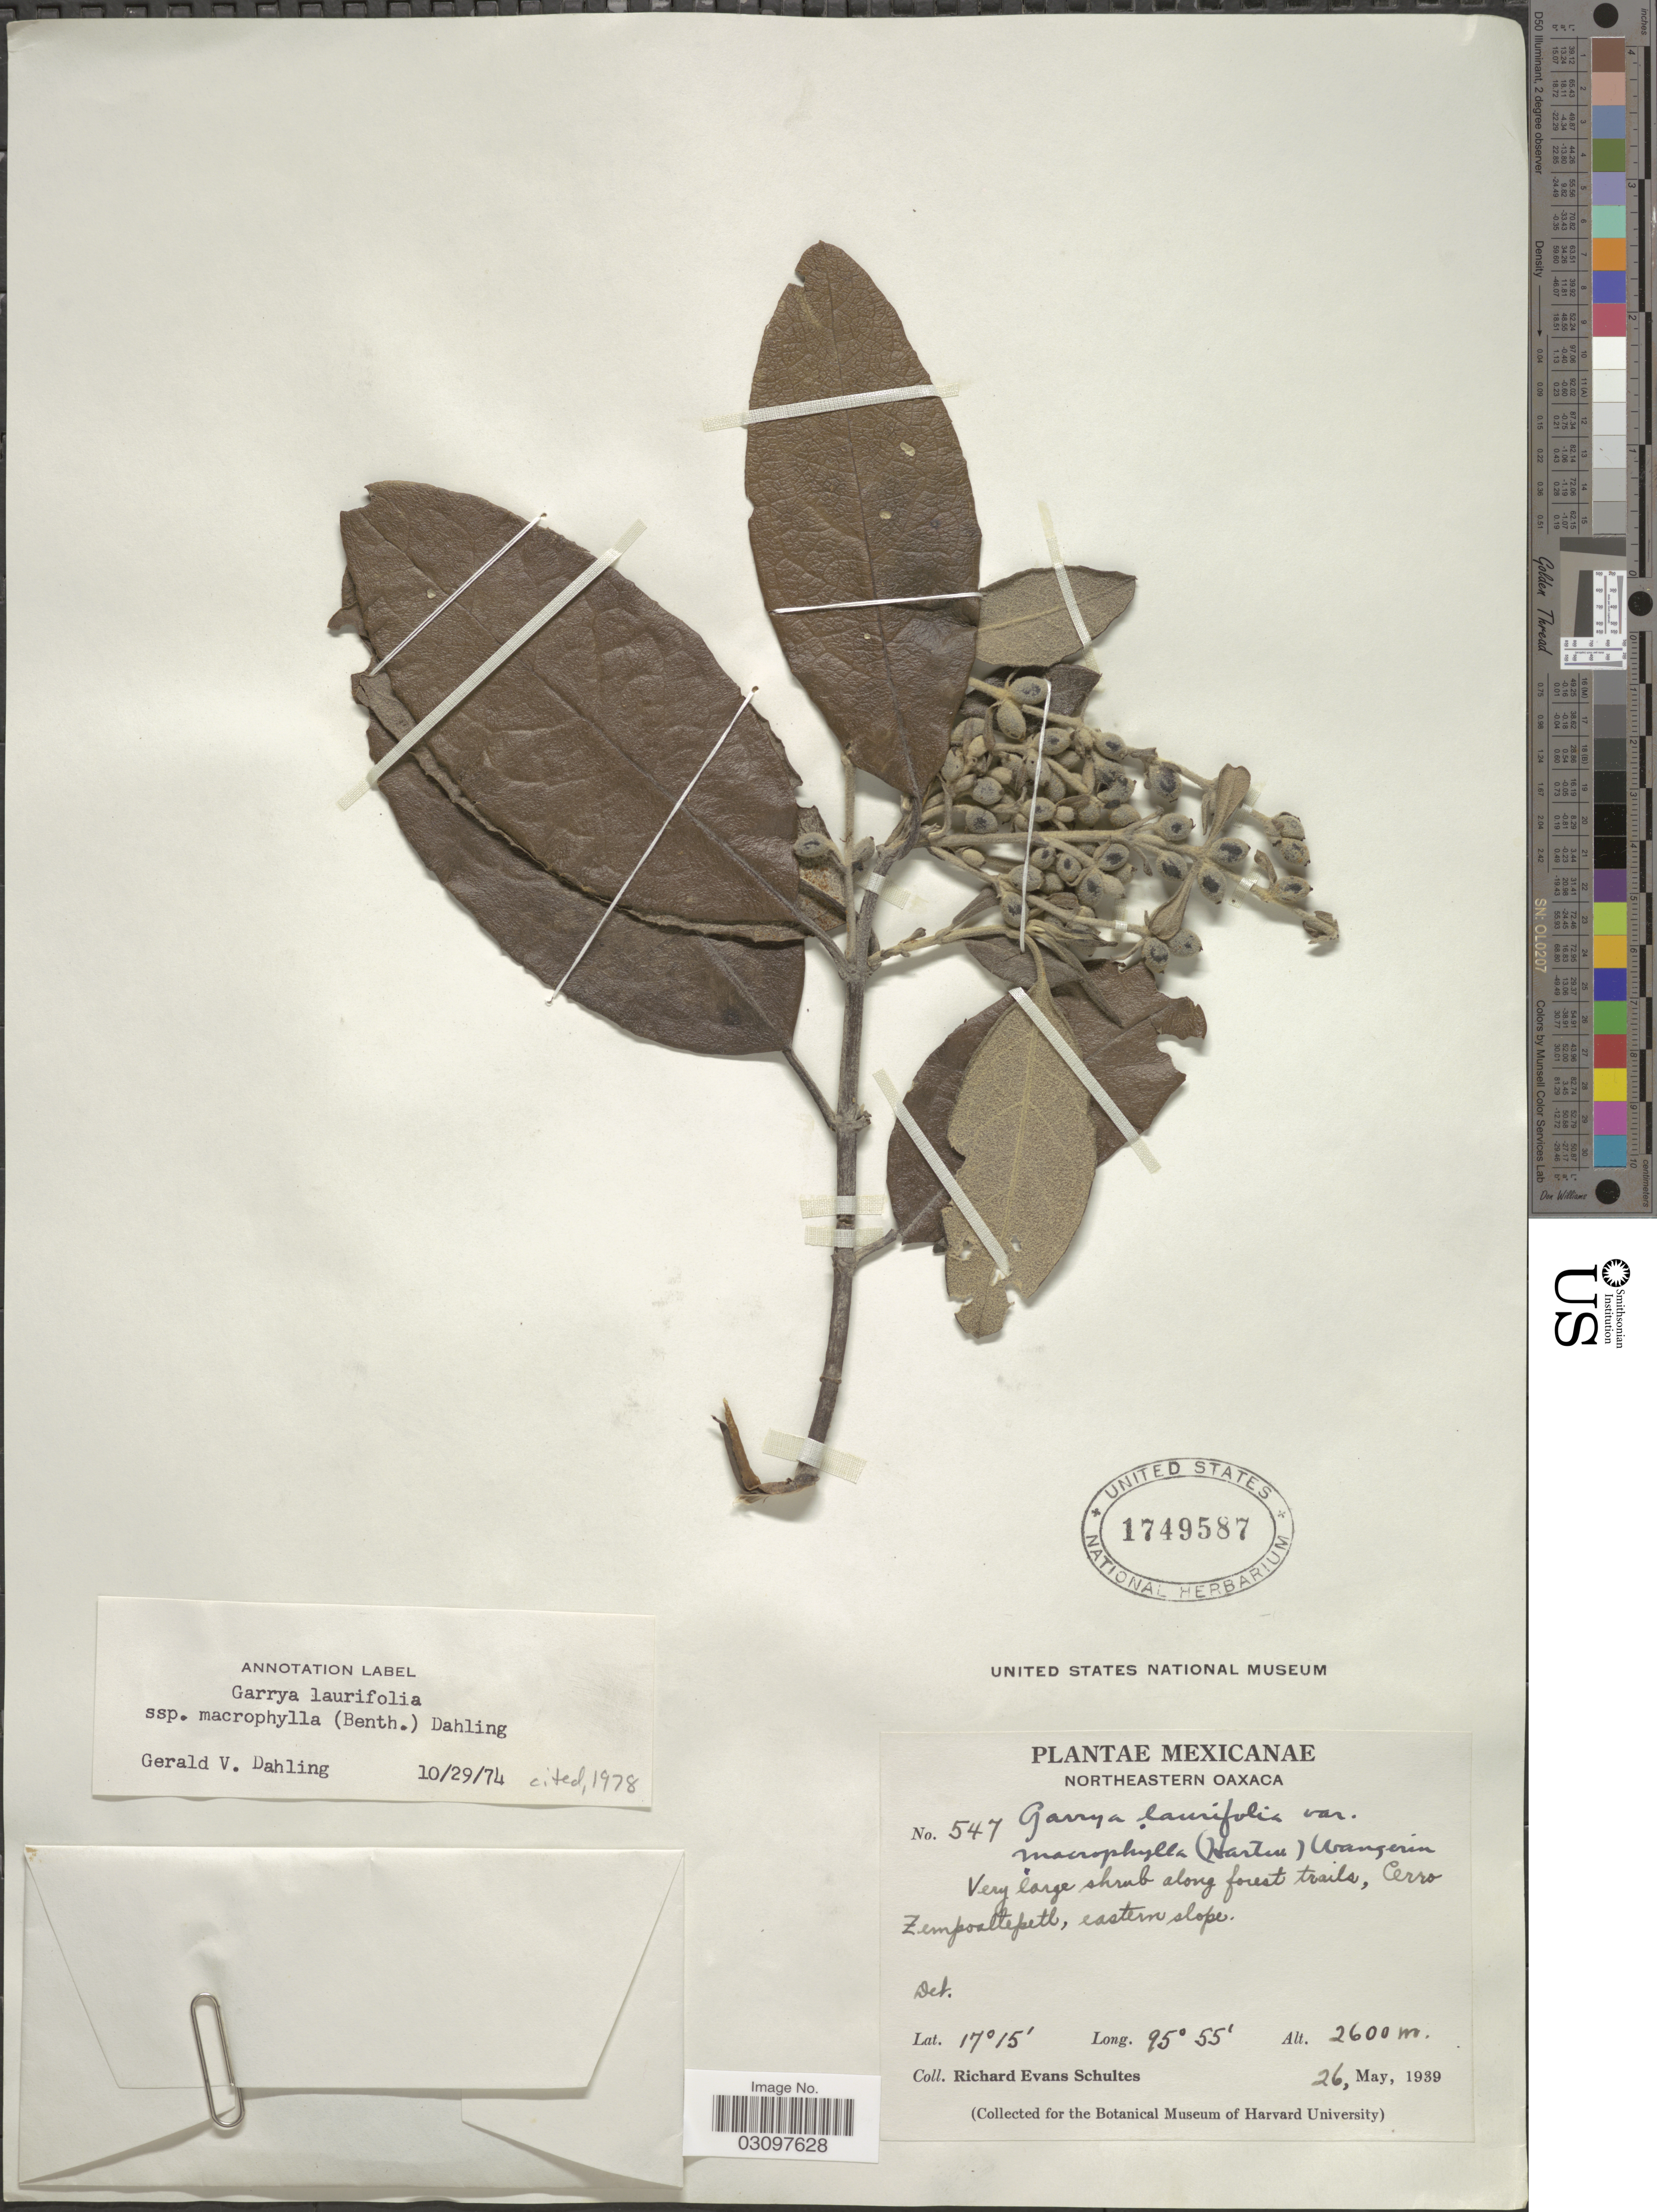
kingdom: Plantae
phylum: Tracheophyta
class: Magnoliopsida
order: Garryales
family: Garryaceae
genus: Garrya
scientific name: Garrya laurifolia subsp. macrophylla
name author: (Benth.) Dahling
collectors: R. E. Schultes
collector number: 547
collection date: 1939-05-26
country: Mexico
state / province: Oaxaca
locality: Northeastern Oaxaca. very large shrub along forest trails, cerro Zempoaltepetl, eastern slope.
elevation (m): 2600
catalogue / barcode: US 1749587